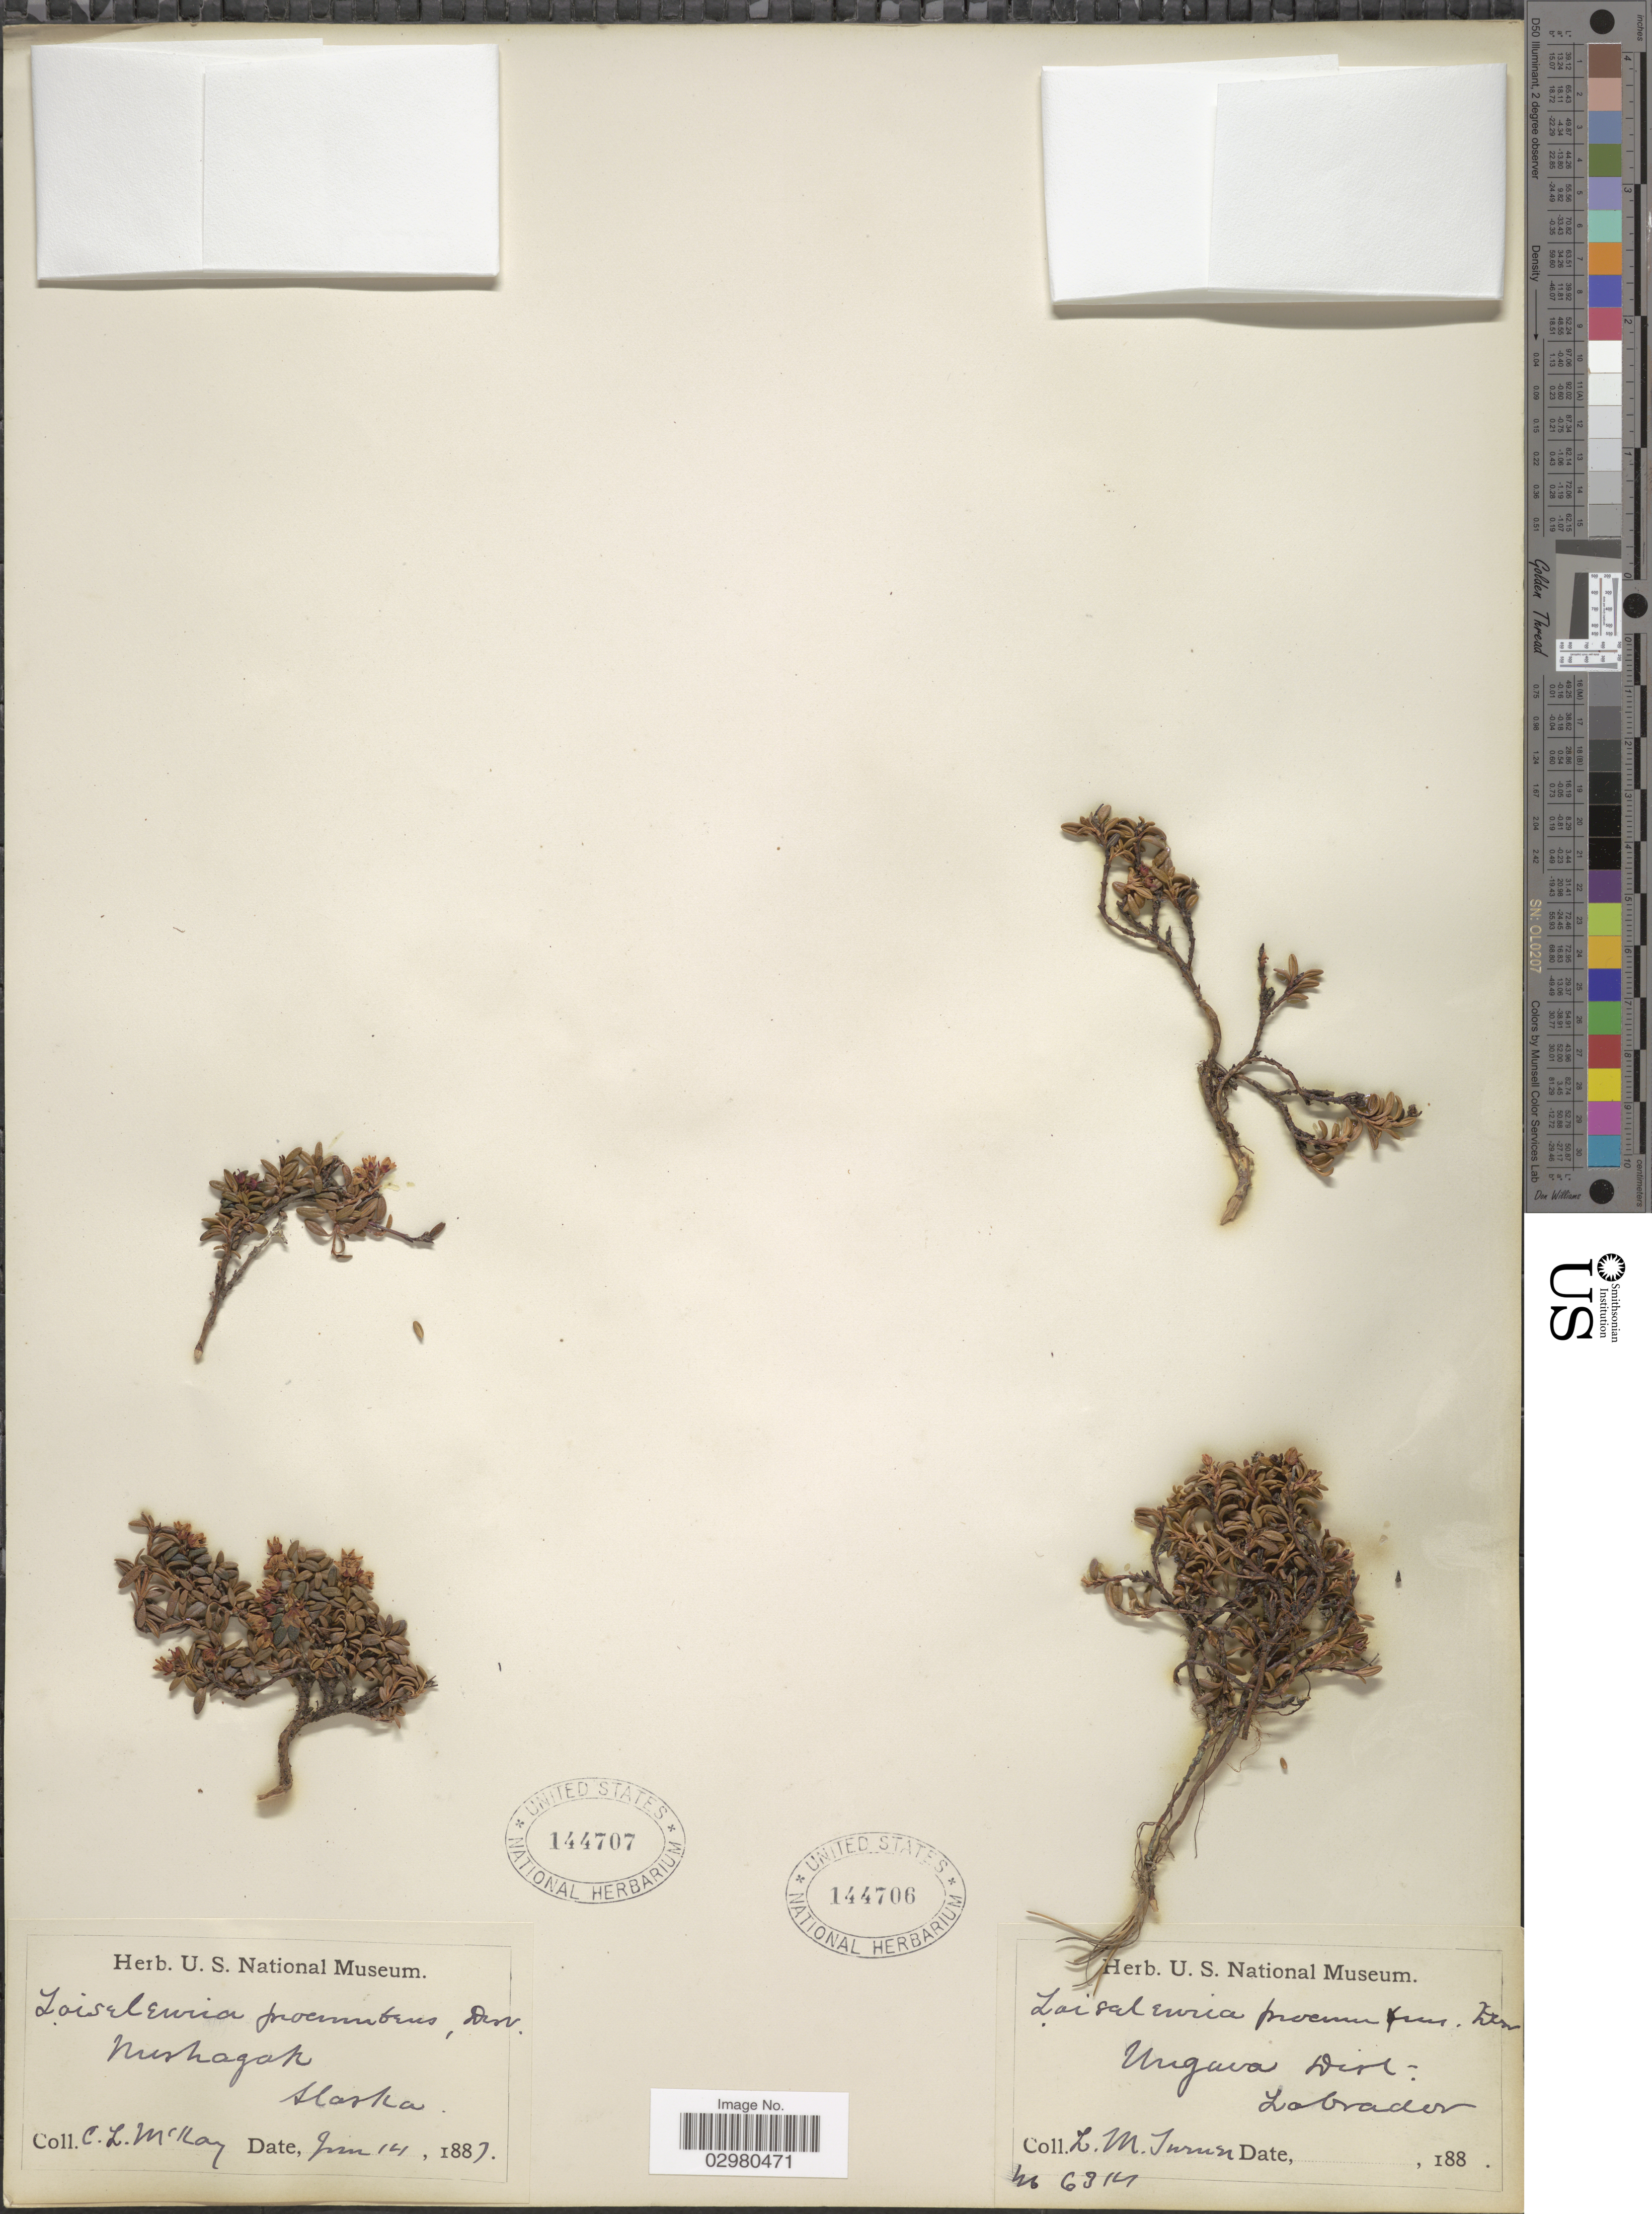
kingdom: Plantae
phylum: Tracheophyta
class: Magnoliopsida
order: Ericales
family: Ericaceae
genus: Loiseleuria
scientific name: Loiseleuria procumbens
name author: (L.) Desv.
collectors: C. McKay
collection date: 1887-06-14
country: United States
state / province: Alaska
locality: Nushagak.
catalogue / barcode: US 144707-2